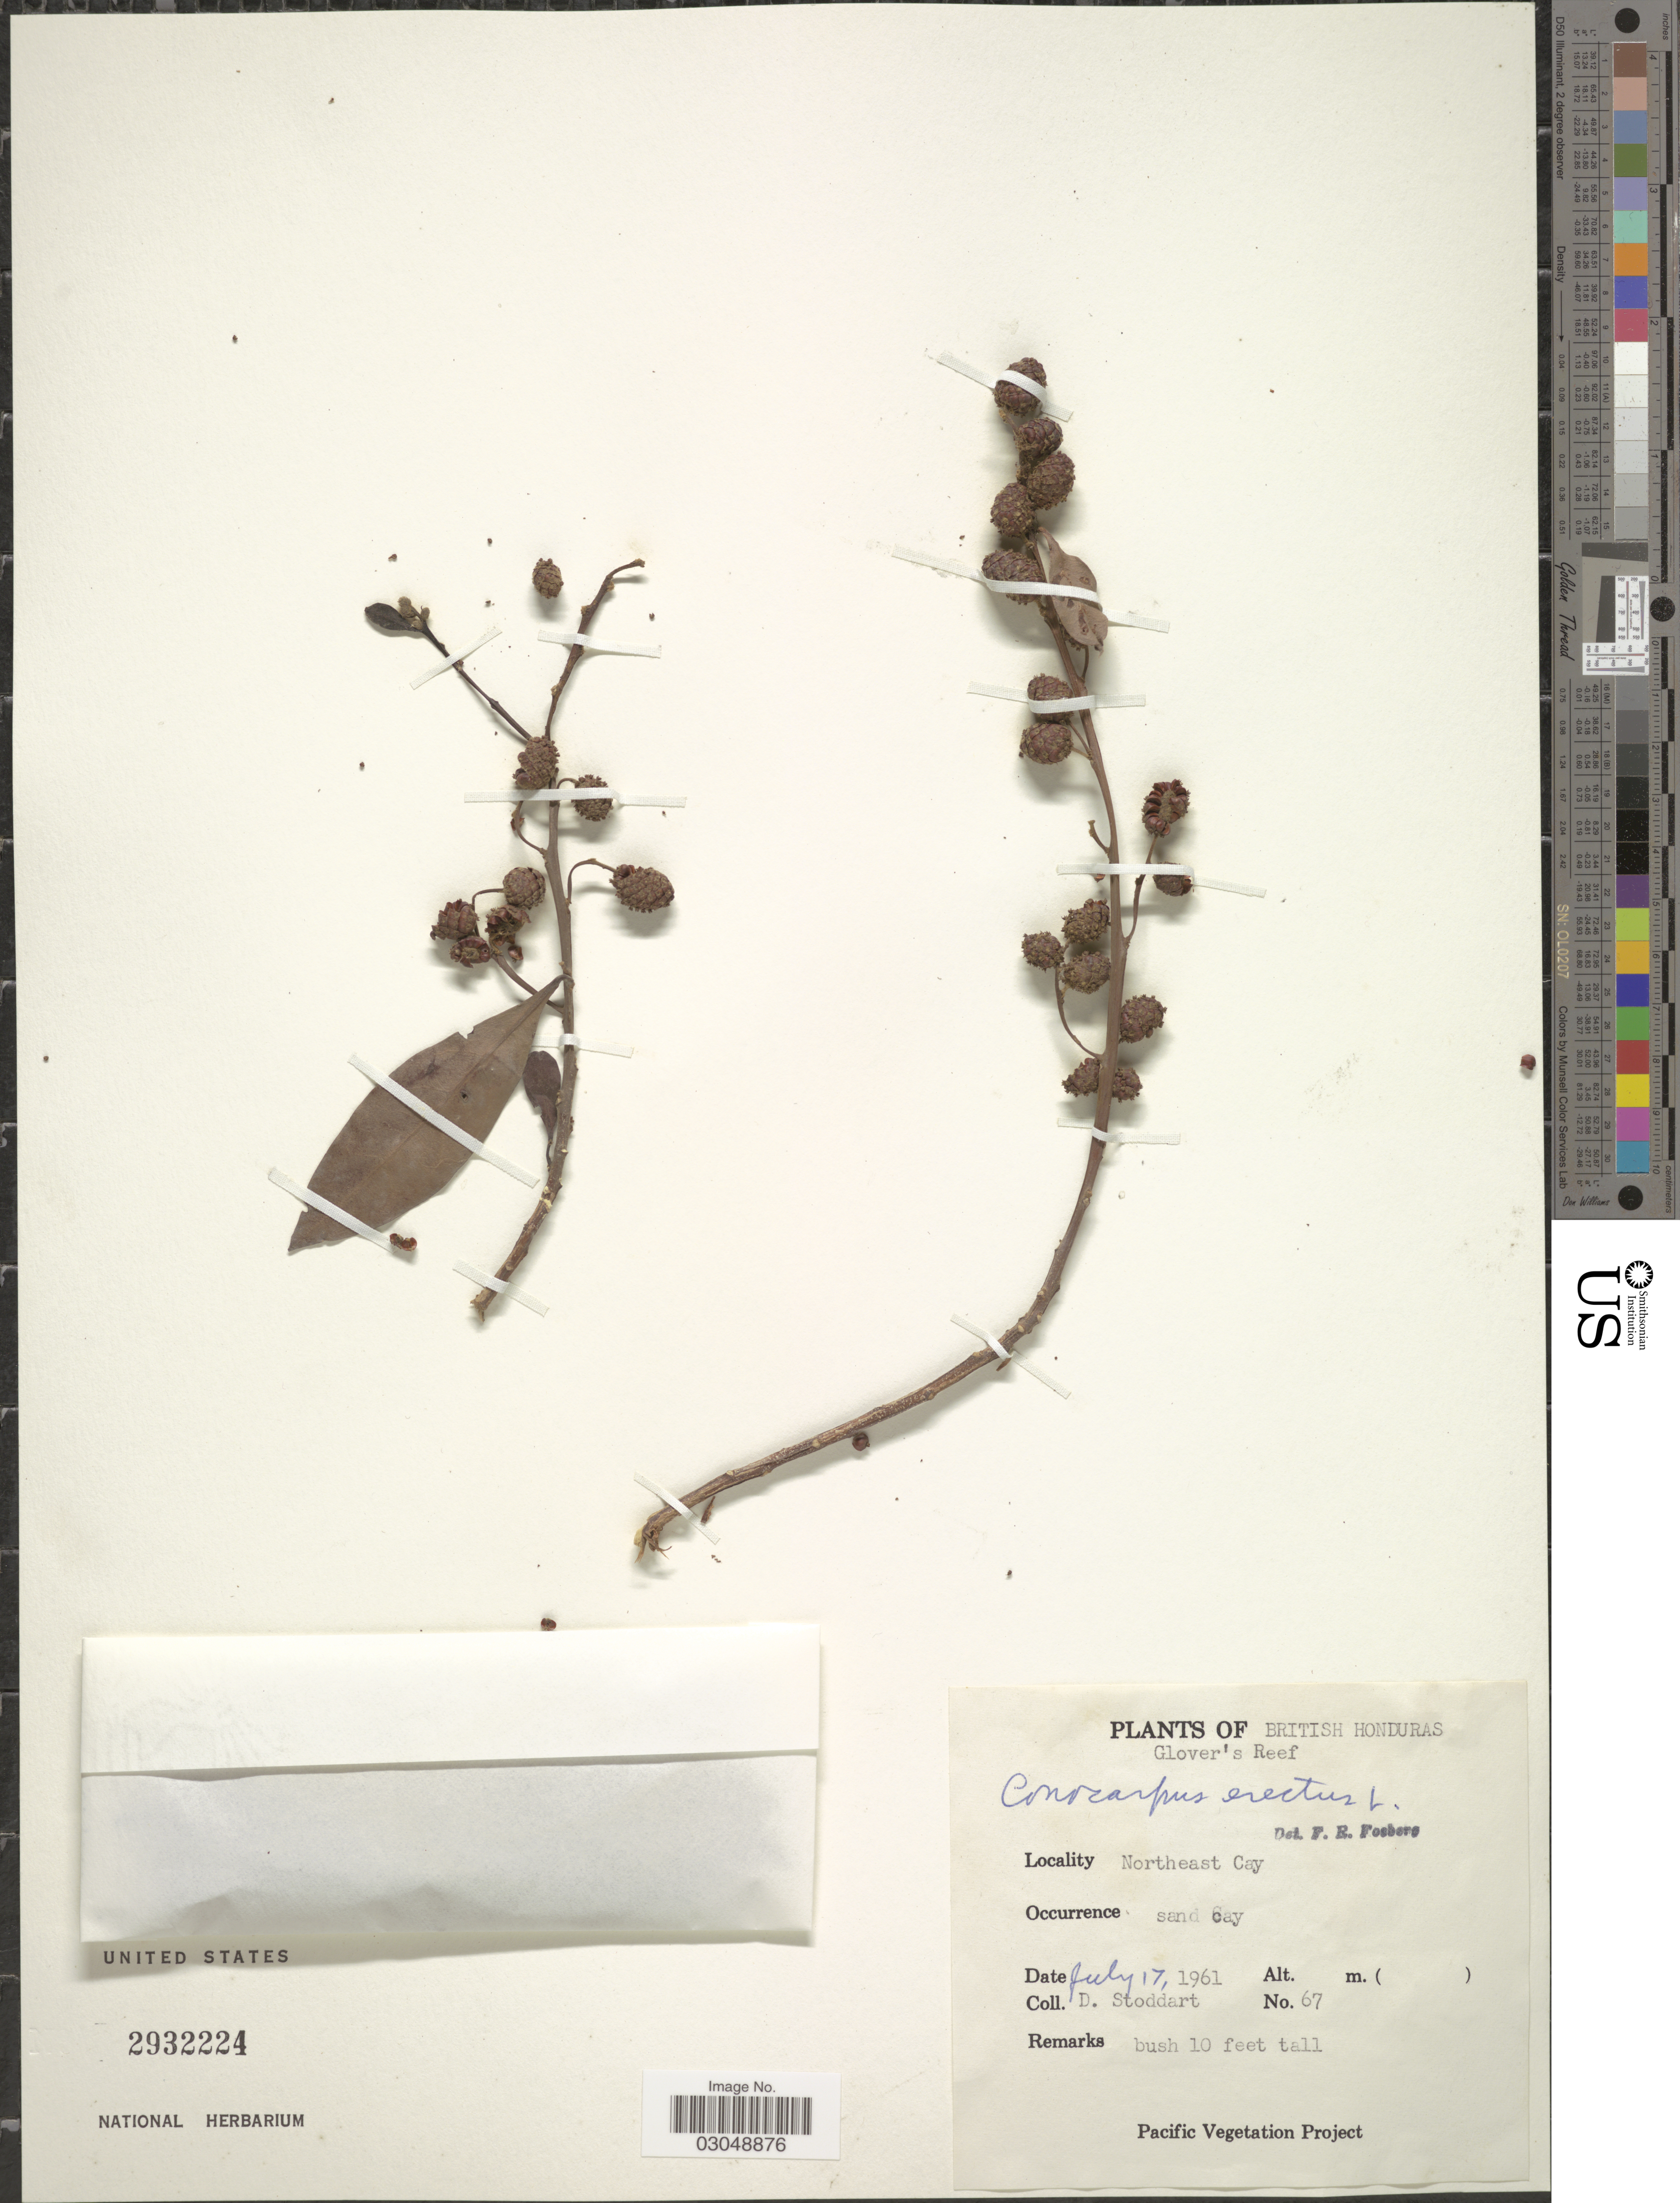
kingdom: Plantae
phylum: Tracheophyta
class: Magnoliopsida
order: Myrtales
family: Combretaceae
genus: Conocarpus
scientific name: Conocarpus erectus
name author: L.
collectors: D. Stoddart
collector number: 67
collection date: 1961-07-17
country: Belize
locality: Glover's Reef. Northeast Cay.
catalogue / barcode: US 2932224